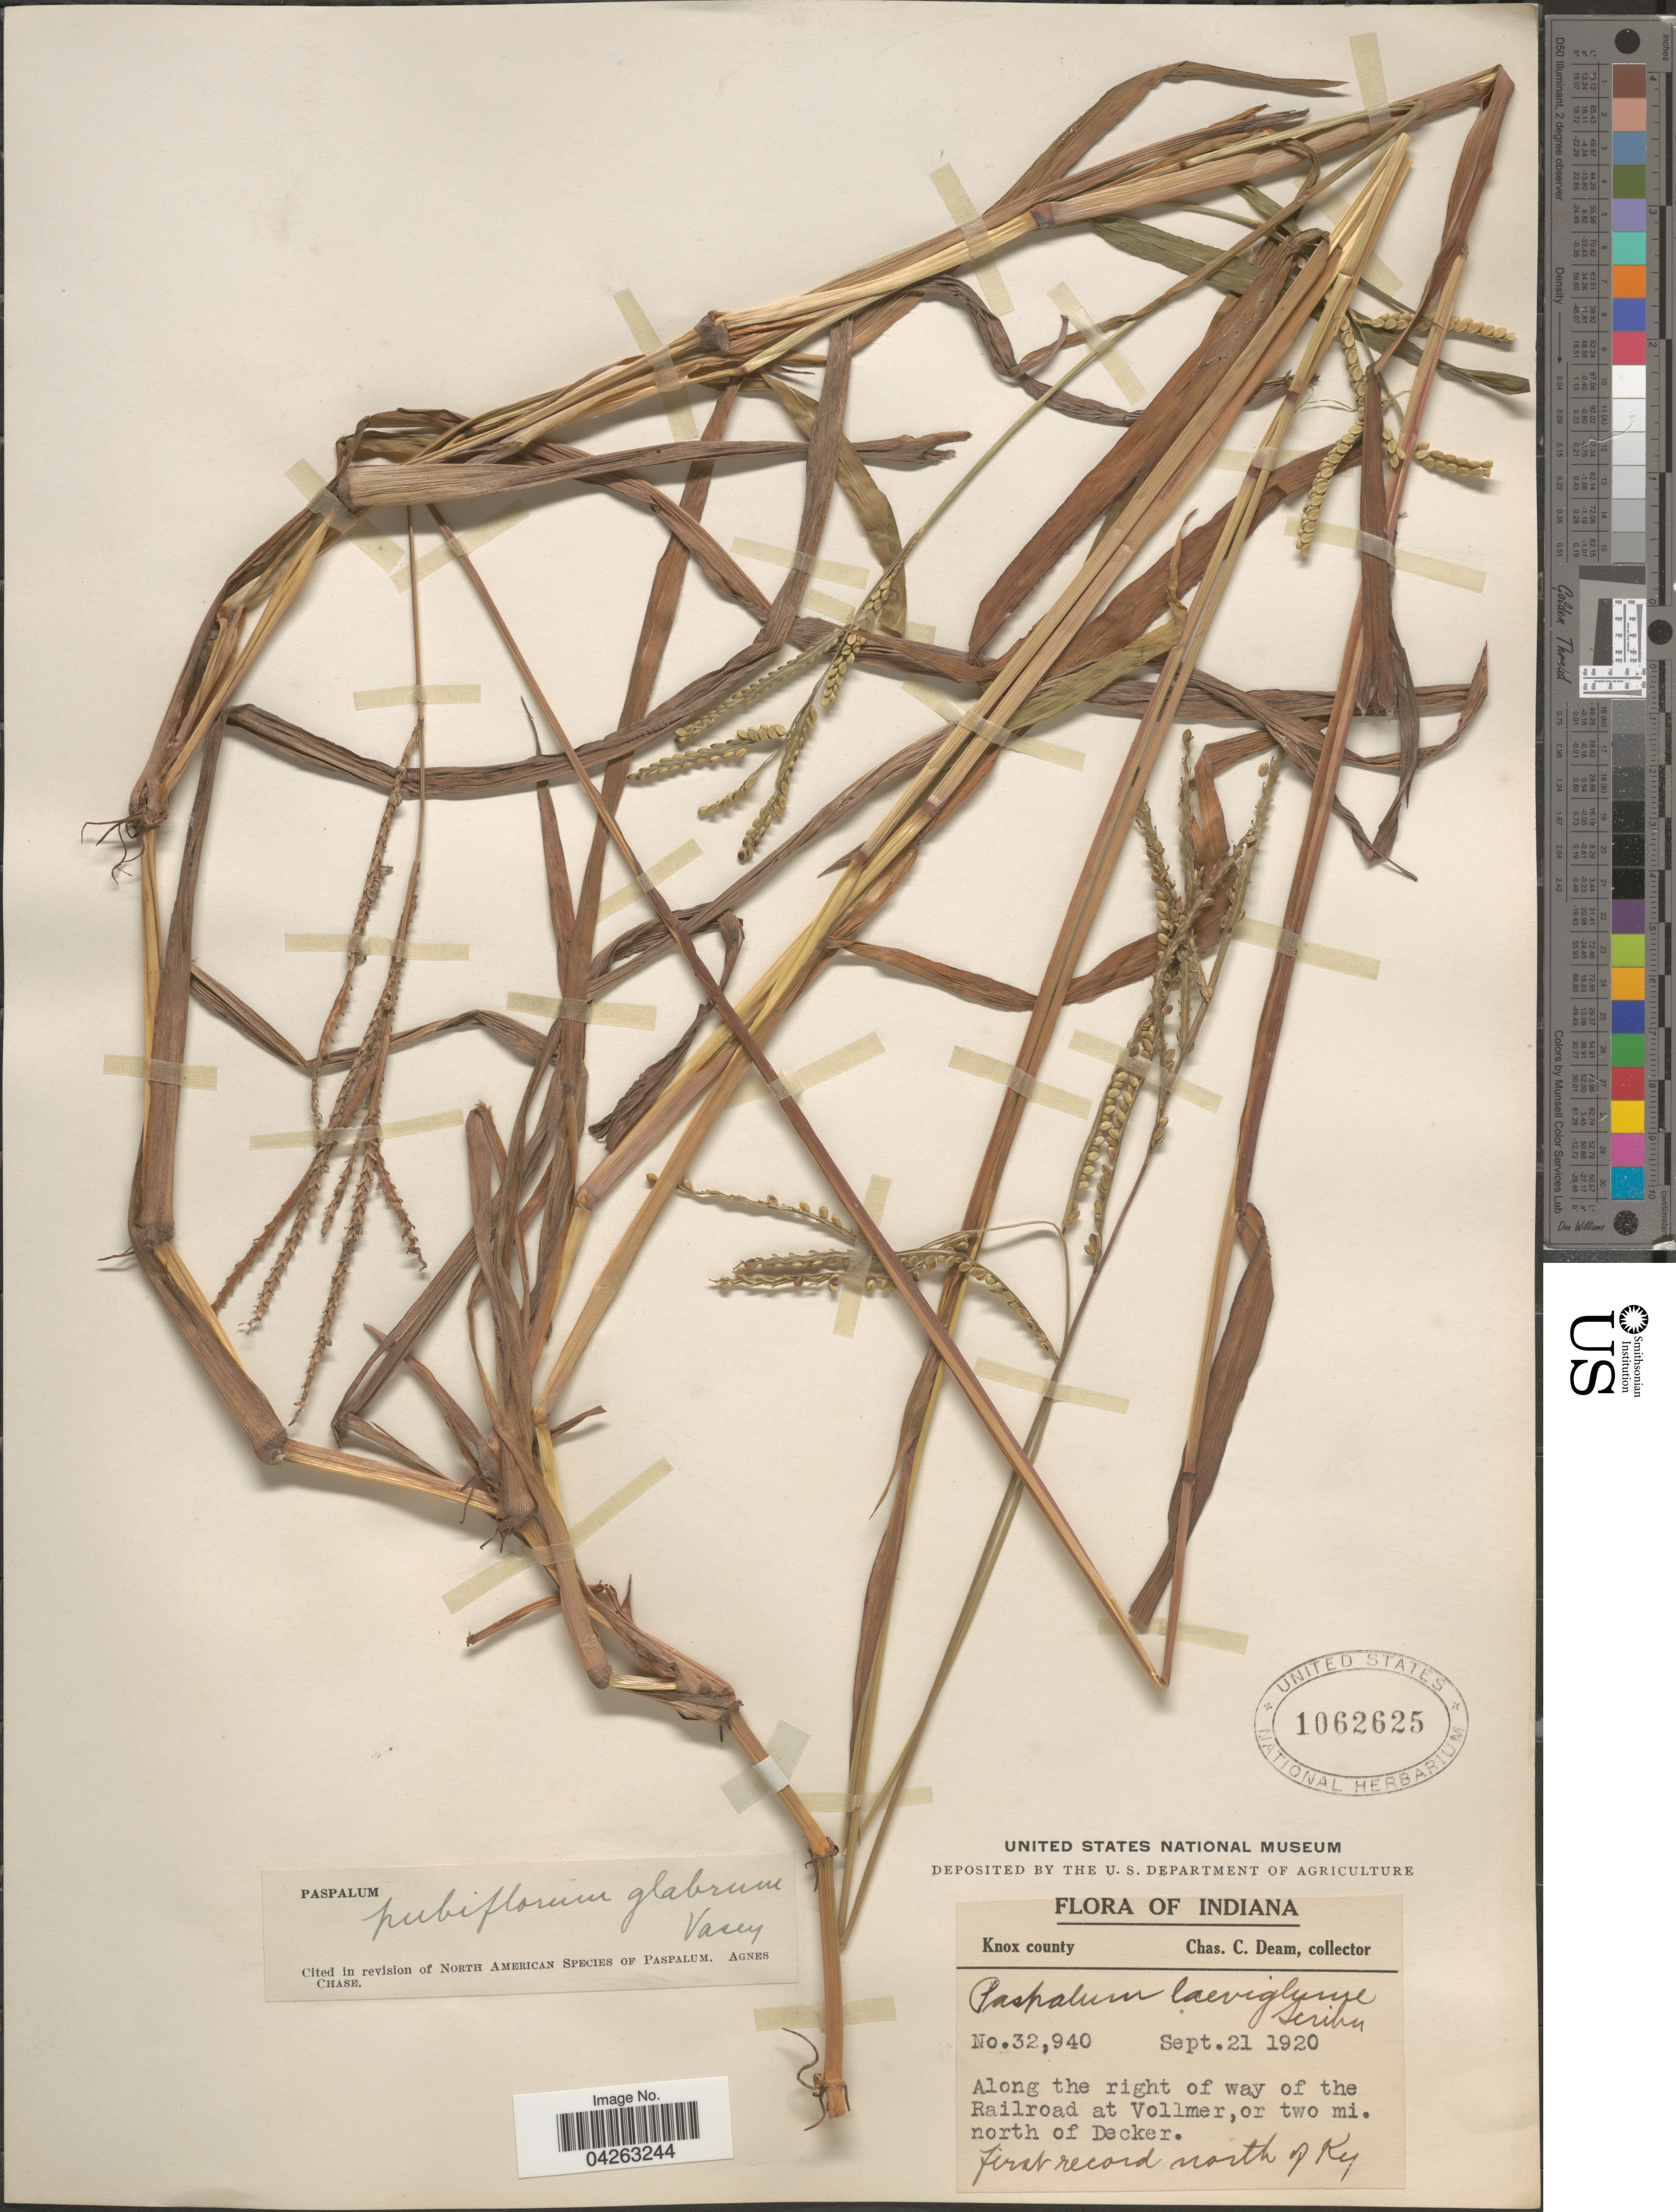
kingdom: Plantae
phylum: Tracheophyta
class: Liliopsida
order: Poales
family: Poaceae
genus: Paspalum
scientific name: Paspalum pubiflorum var. glabrum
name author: Vasey ex Scribn.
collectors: C. C. Deam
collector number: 32940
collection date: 1920-09-21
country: United States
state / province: Indiana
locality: Knox county. Along the right of way of the Railroad at Vollmer, or two mi. north of Decker. North of Ky.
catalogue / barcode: US 1062625